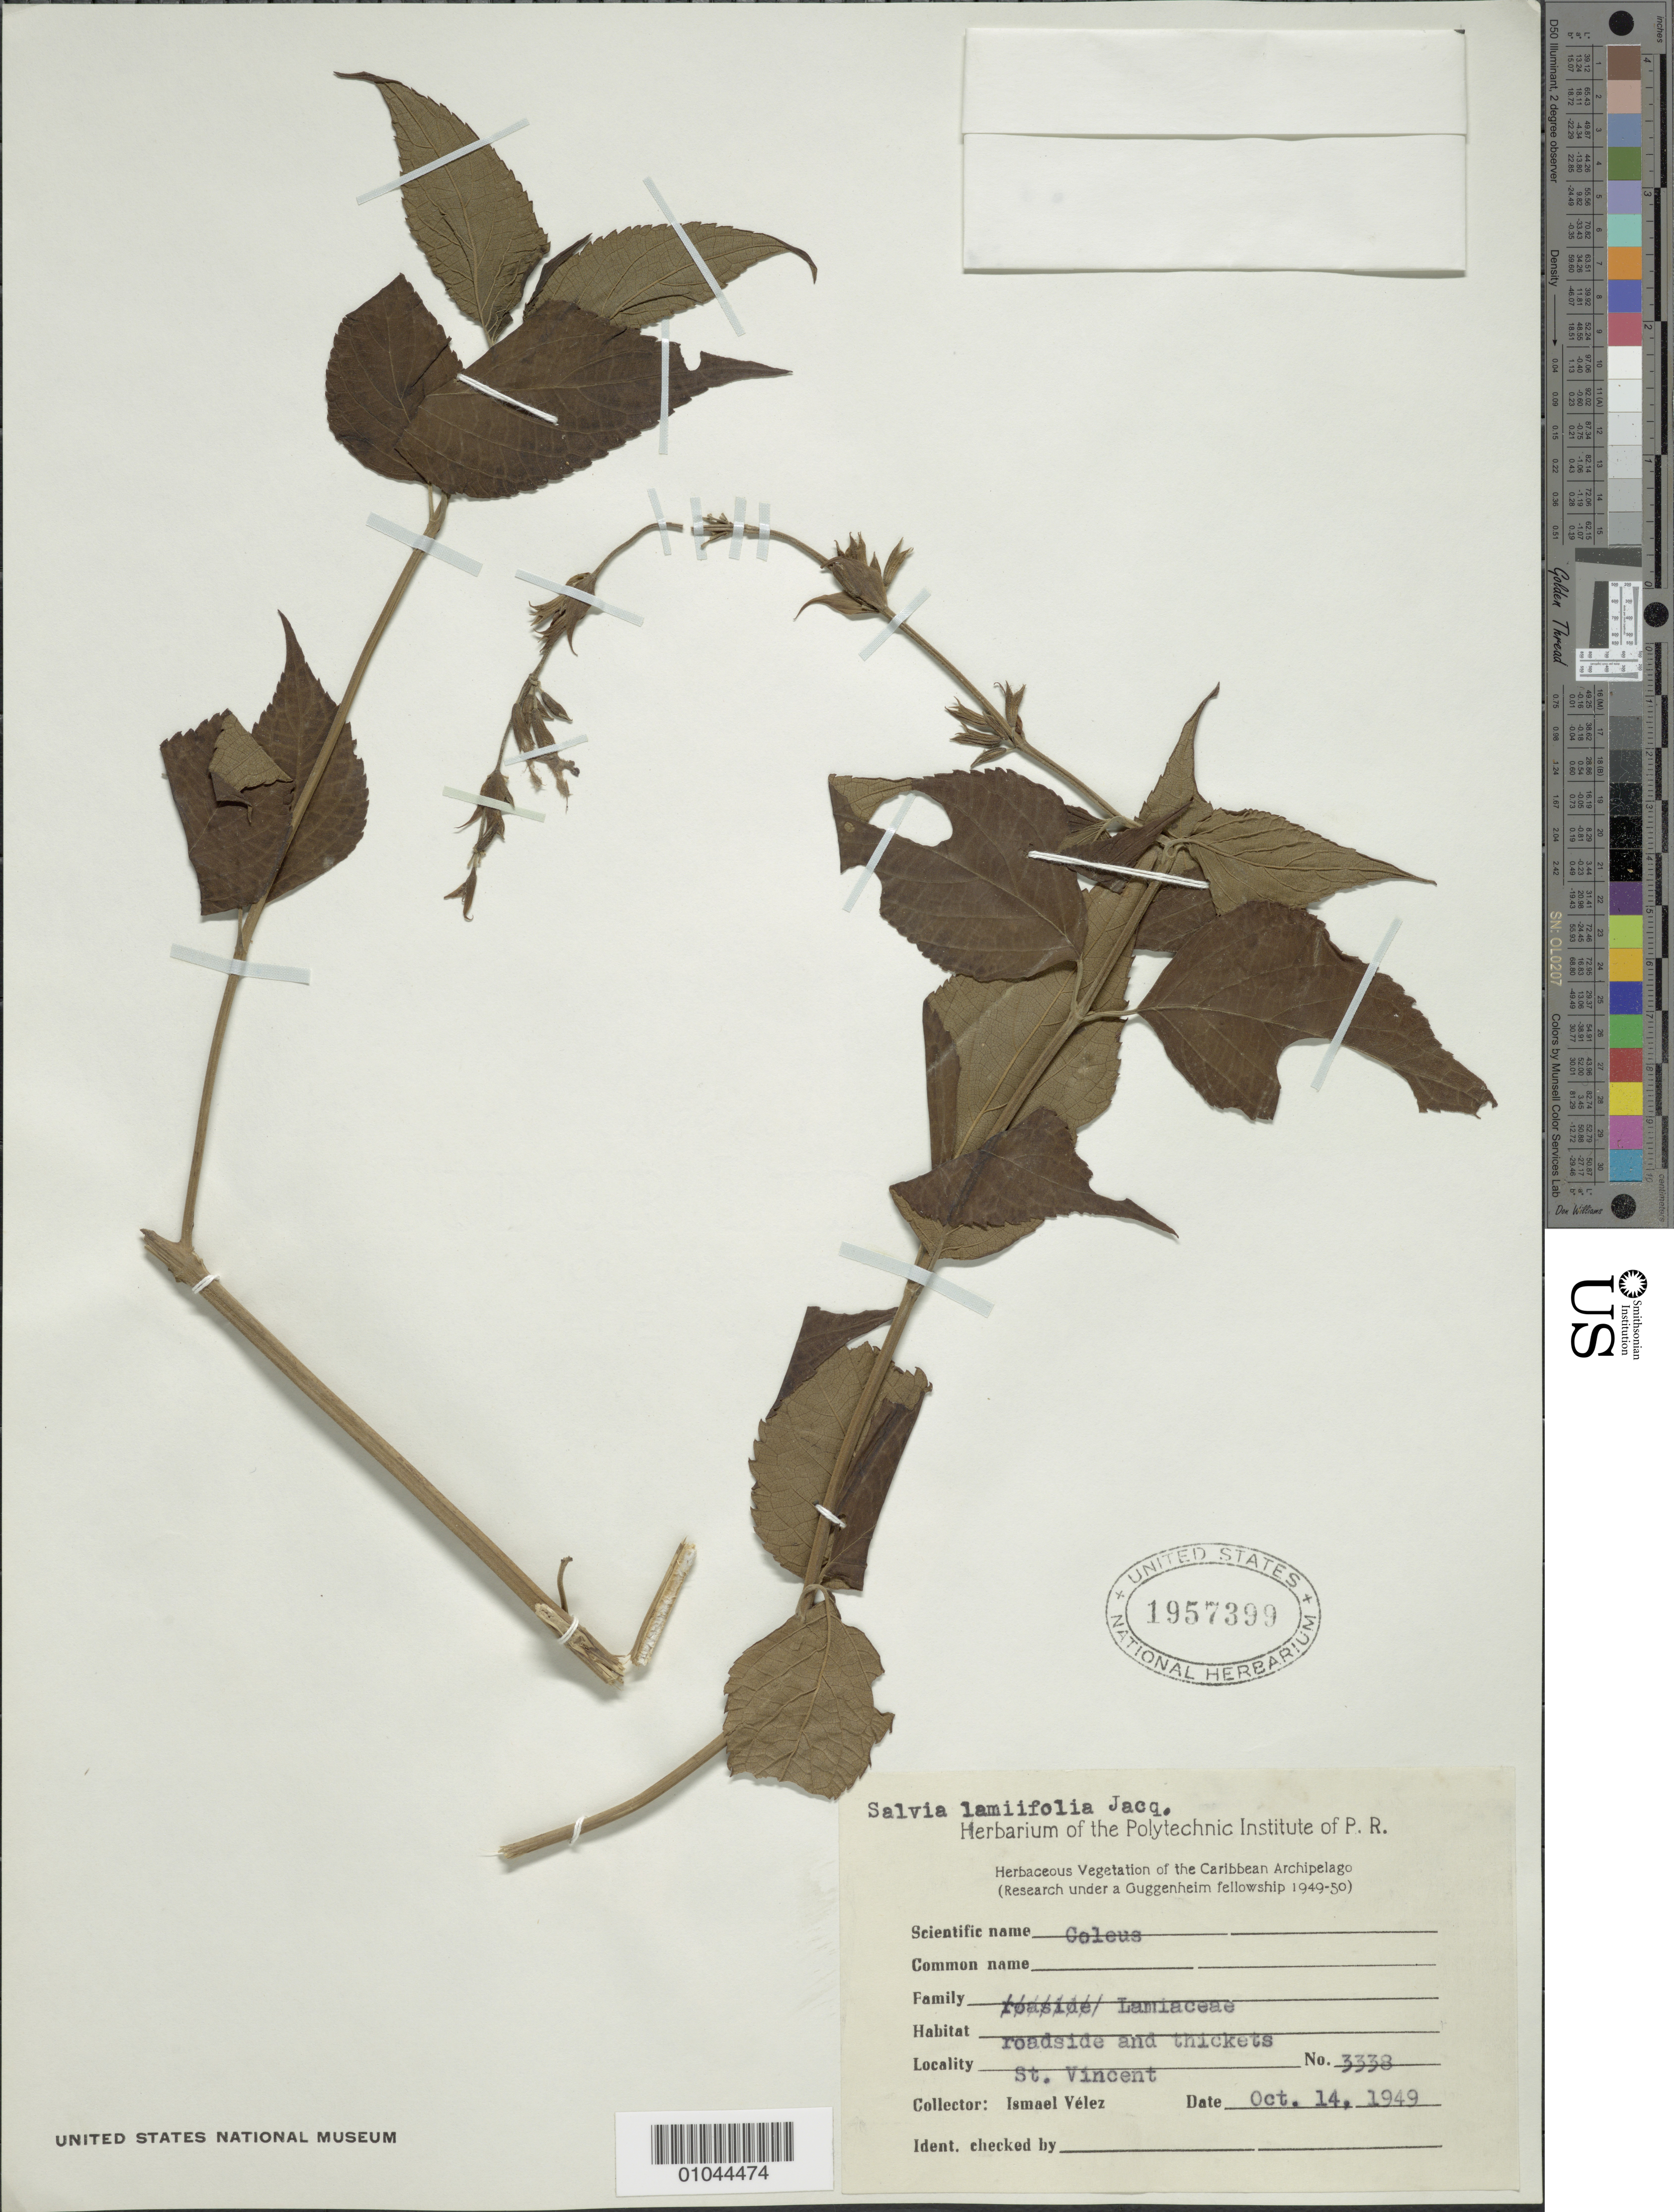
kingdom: Plantae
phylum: Tracheophyta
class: Magnoliopsida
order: Lamiales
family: Lamiaceae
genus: Salvia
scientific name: Salvia lamiifolia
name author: Jacq.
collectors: I. Velez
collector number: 3338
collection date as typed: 14 Oct 1949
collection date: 1949-10-14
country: St. Vincent - Grenadines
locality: roadside and thickets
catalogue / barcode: US 1957399